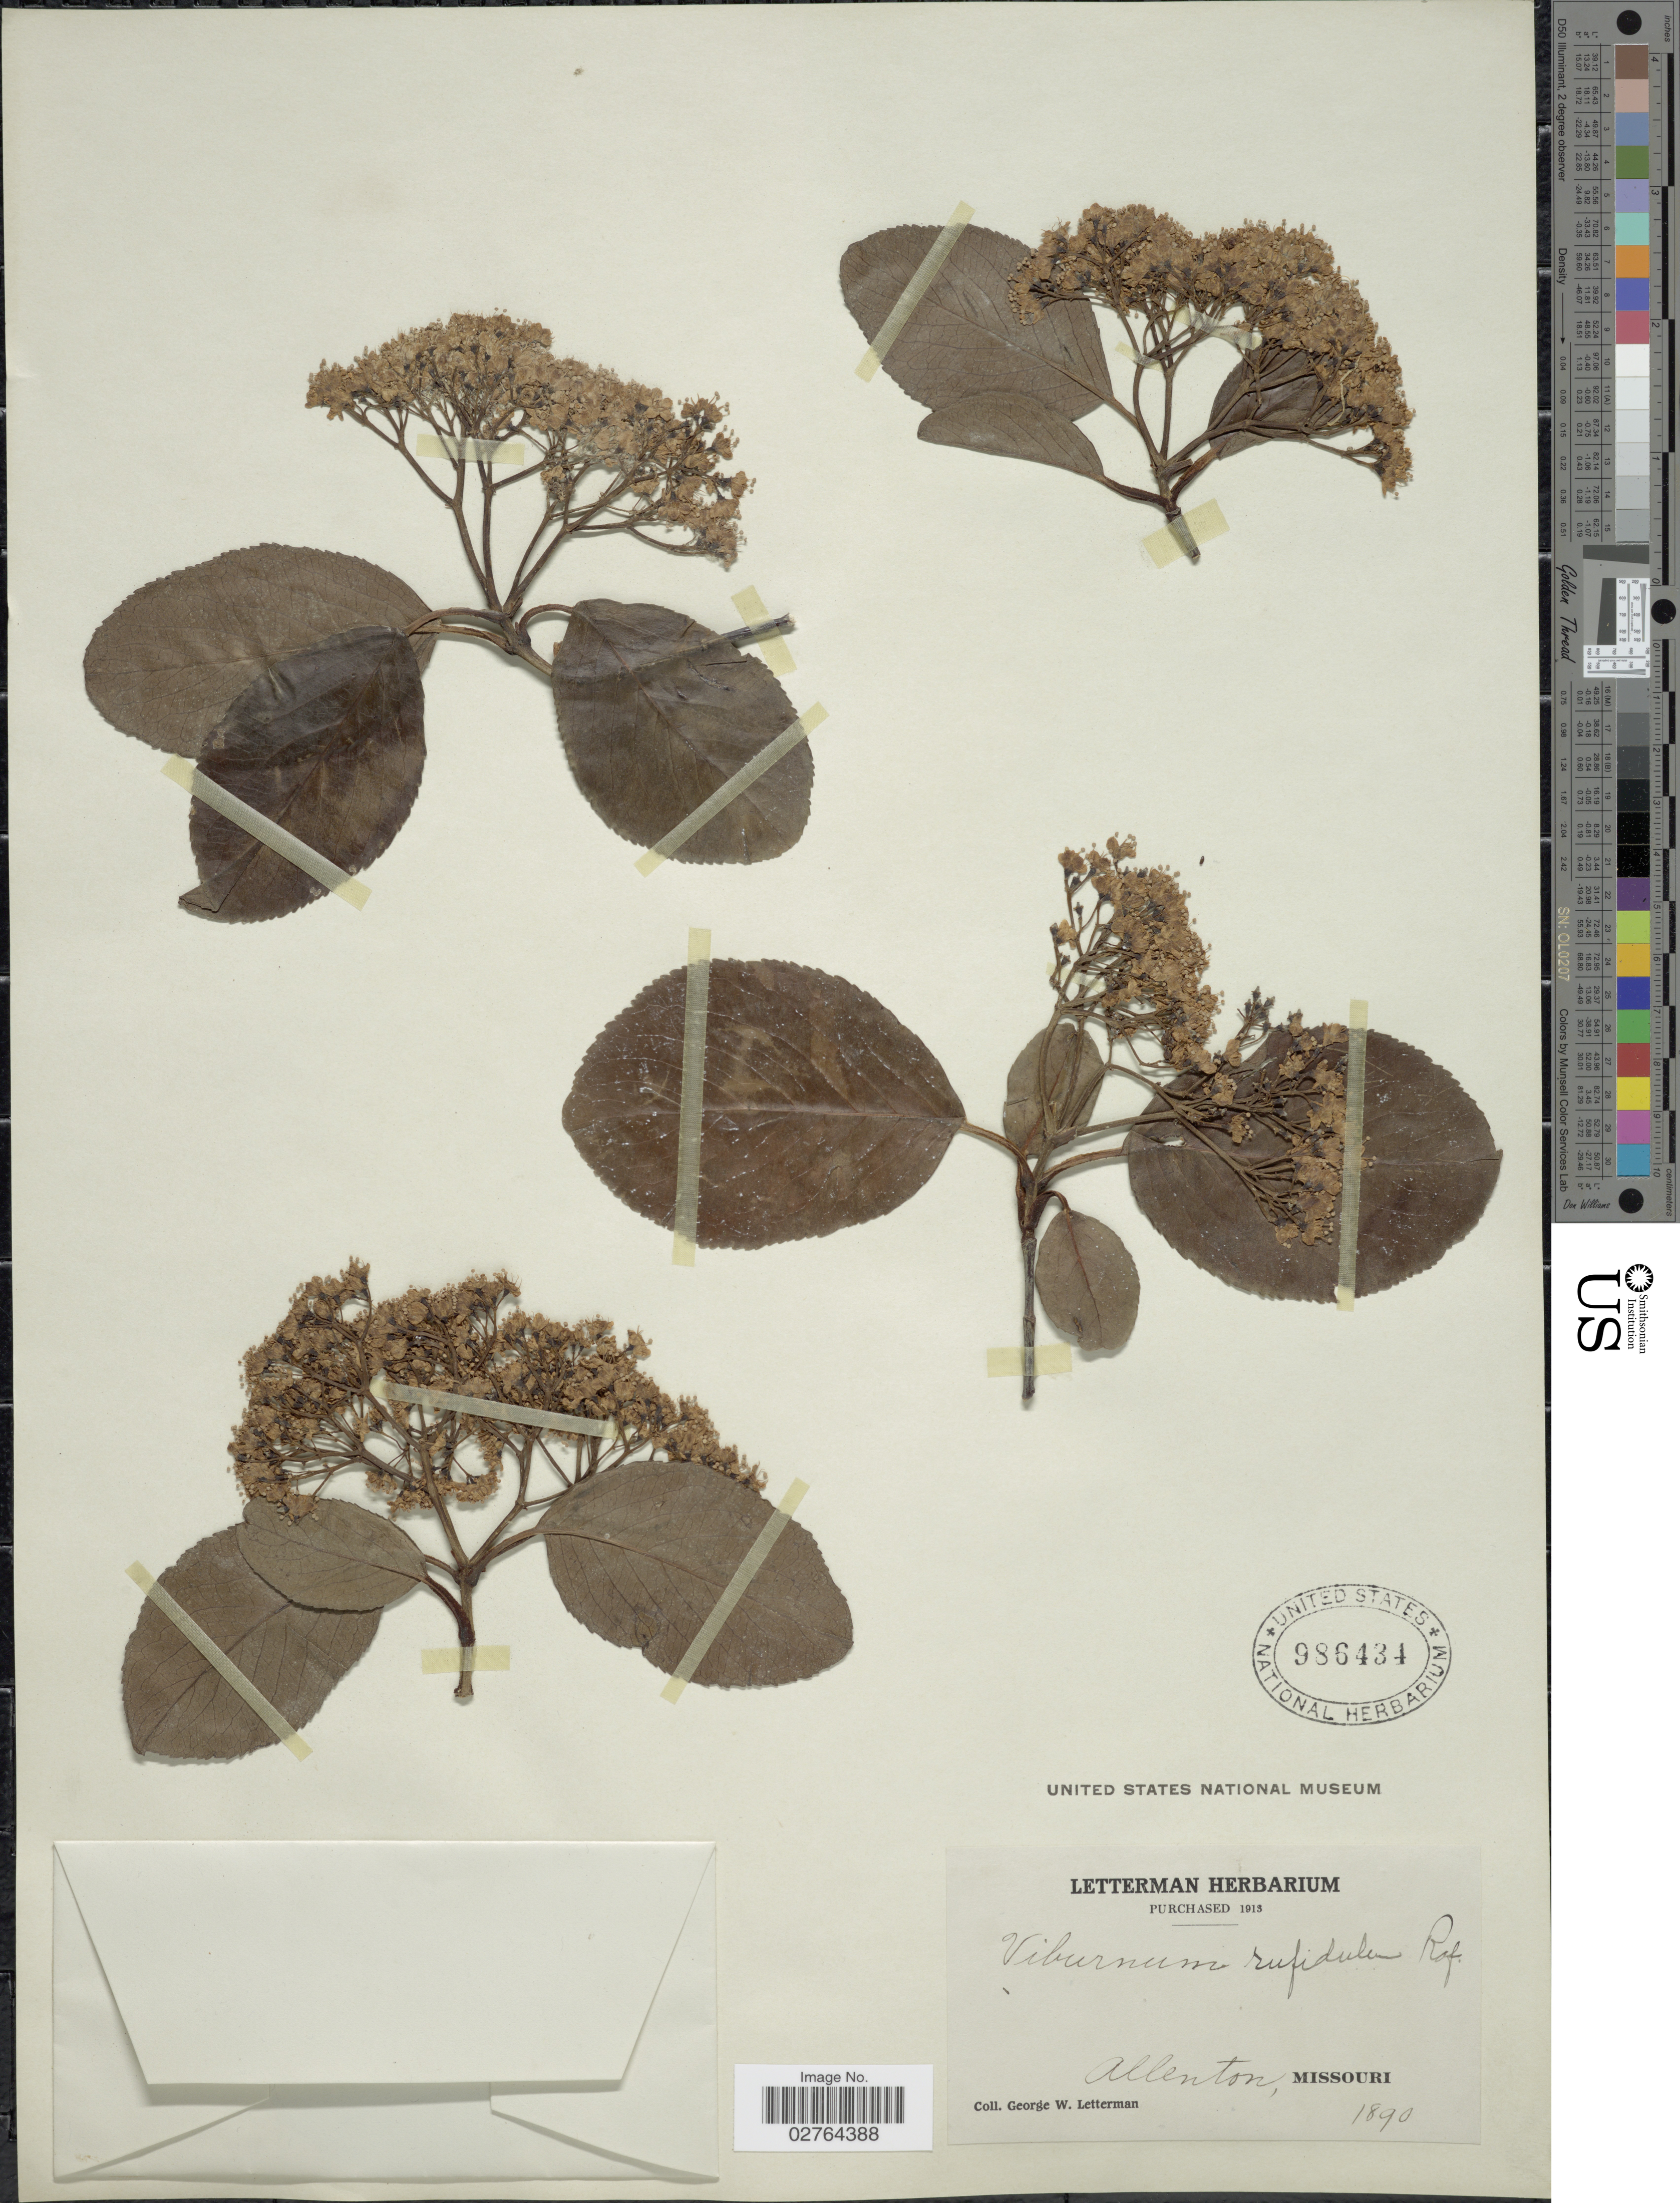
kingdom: Plantae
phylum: Tracheophyta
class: Magnoliopsida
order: Dipsacales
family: Viburnaceae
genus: Viburnum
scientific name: Viburnum rufidulum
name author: Raf.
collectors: G. W. Letterman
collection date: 1890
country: United States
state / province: Missouri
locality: Allenton.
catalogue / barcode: US 986434